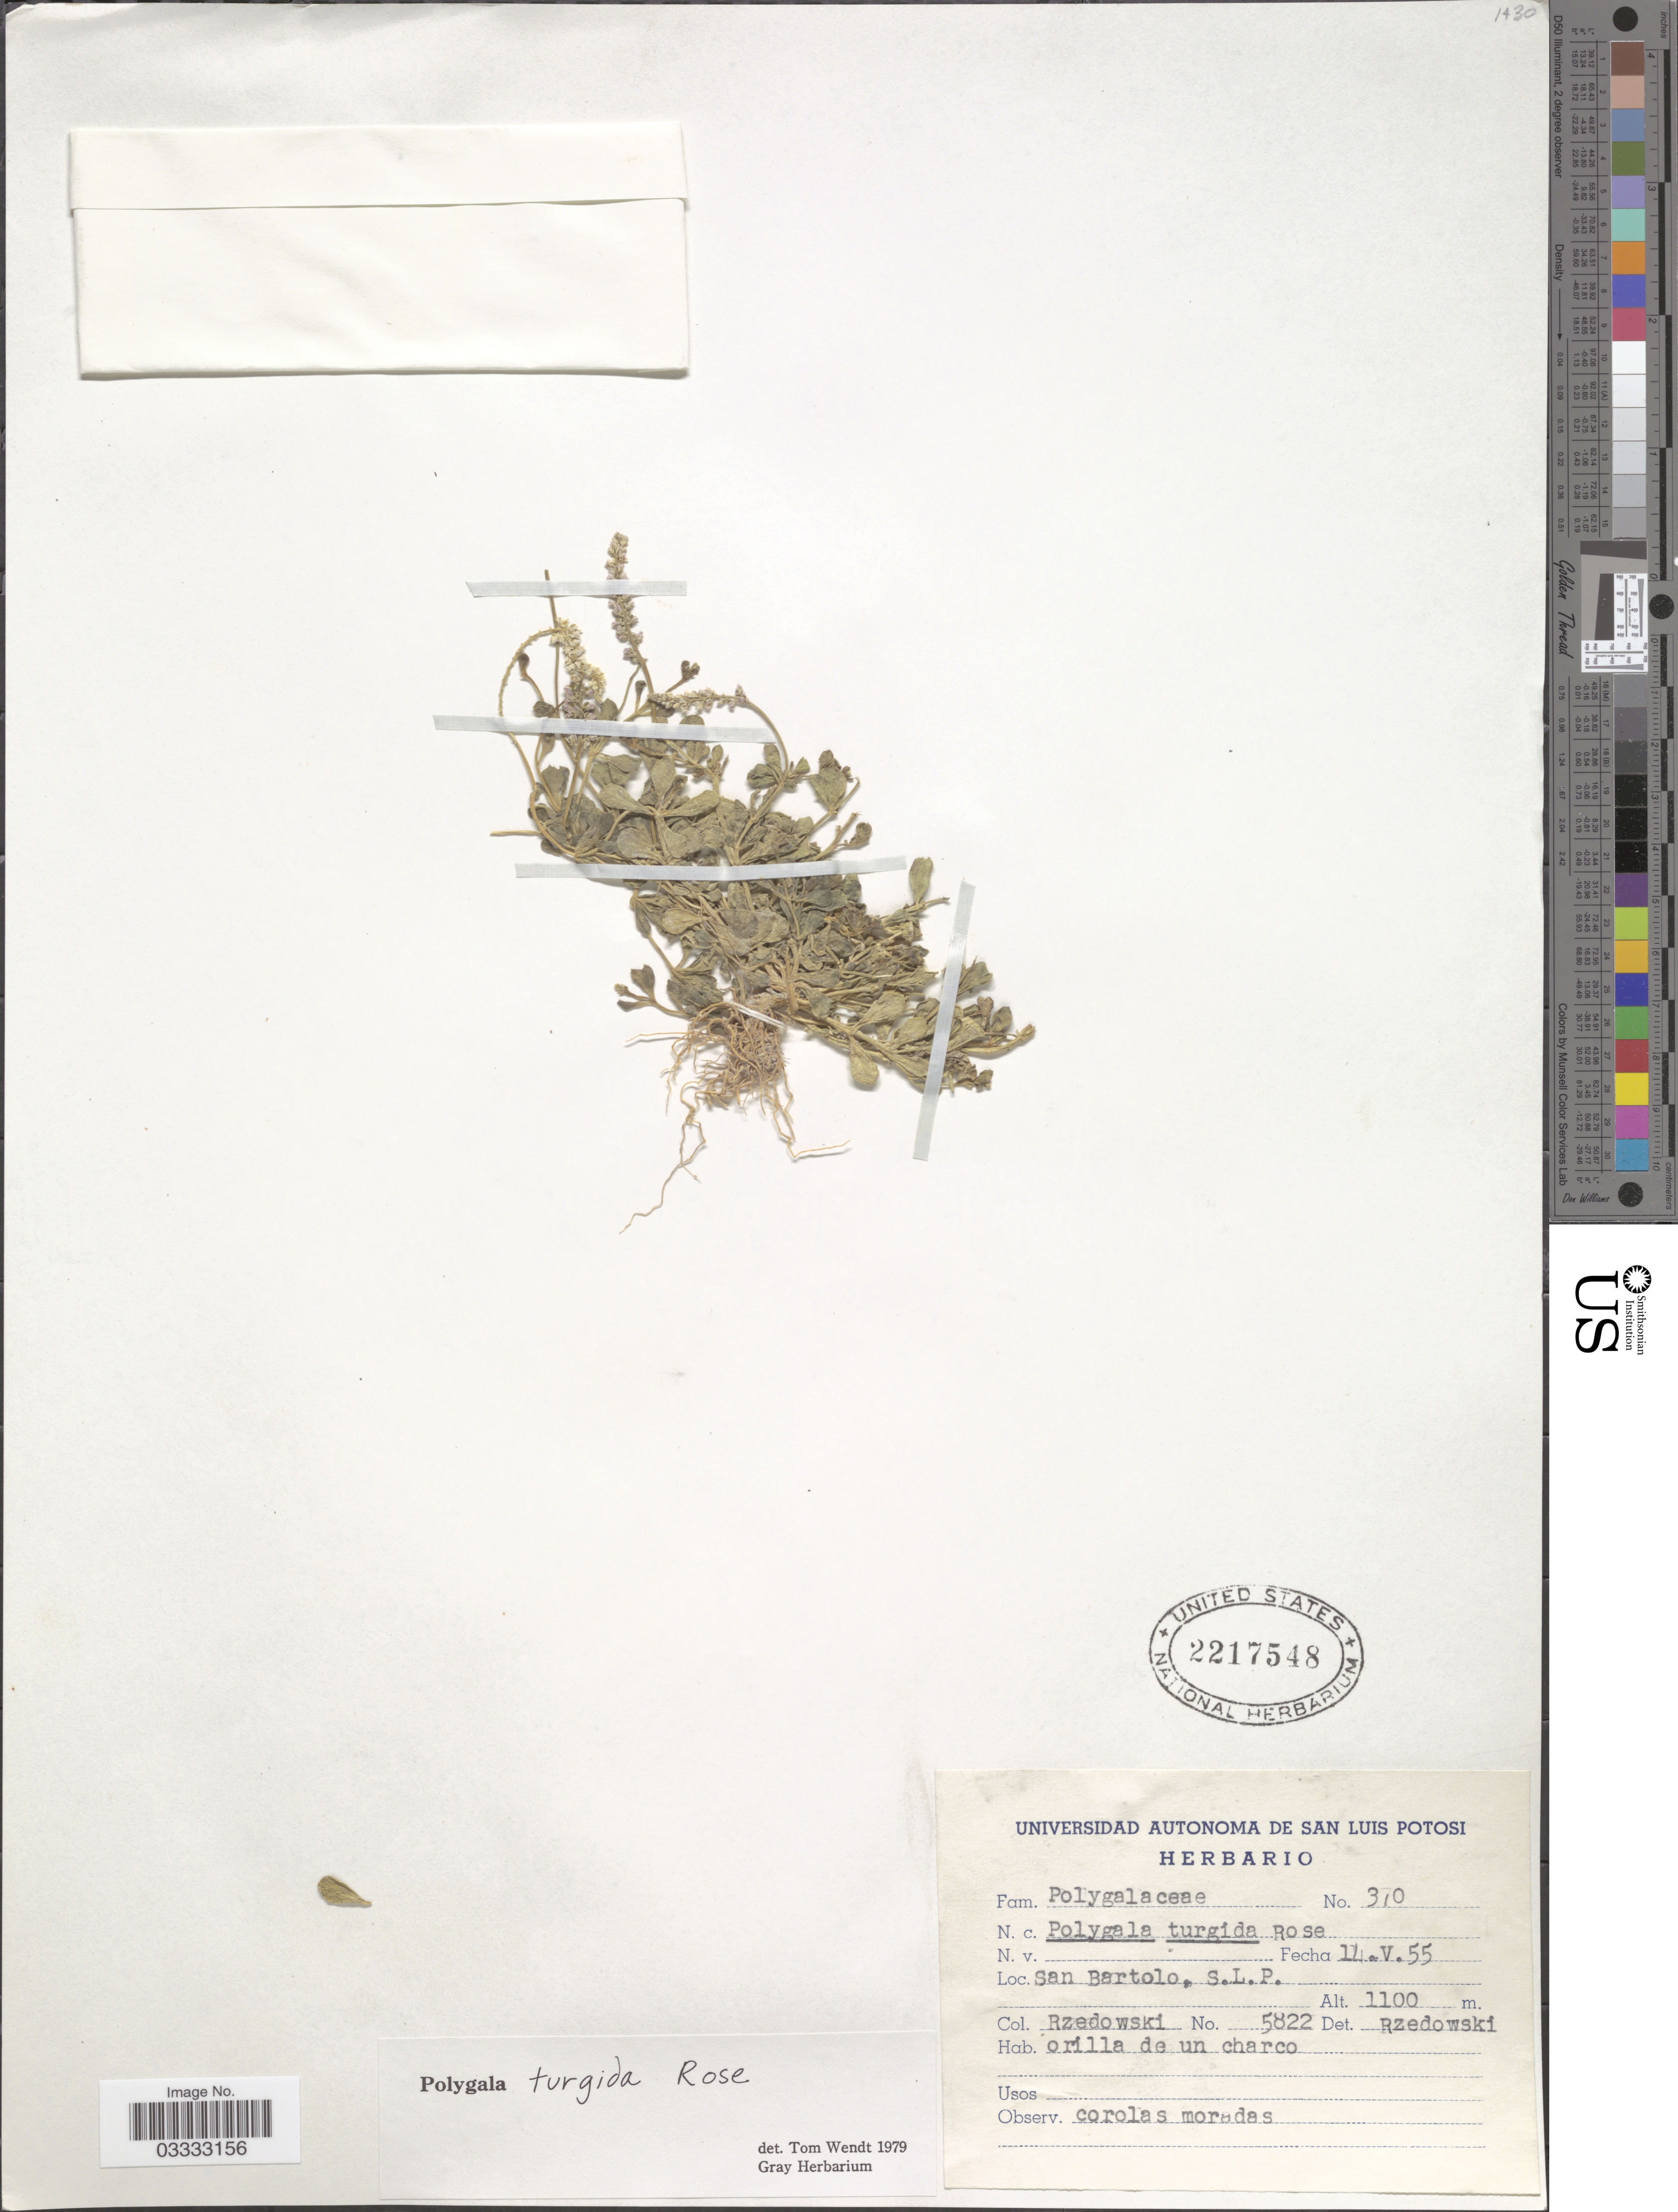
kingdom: Plantae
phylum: Tracheophyta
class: Magnoliopsida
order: Fabales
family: Polygalaceae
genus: Polygala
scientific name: Polygala turgida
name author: Rose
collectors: Rzedowski, --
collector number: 5822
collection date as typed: Transcribed d/m/y: 14/5/55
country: Mexico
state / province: San Luis Potosí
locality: San Bartolo..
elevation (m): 1100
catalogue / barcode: US 2217548